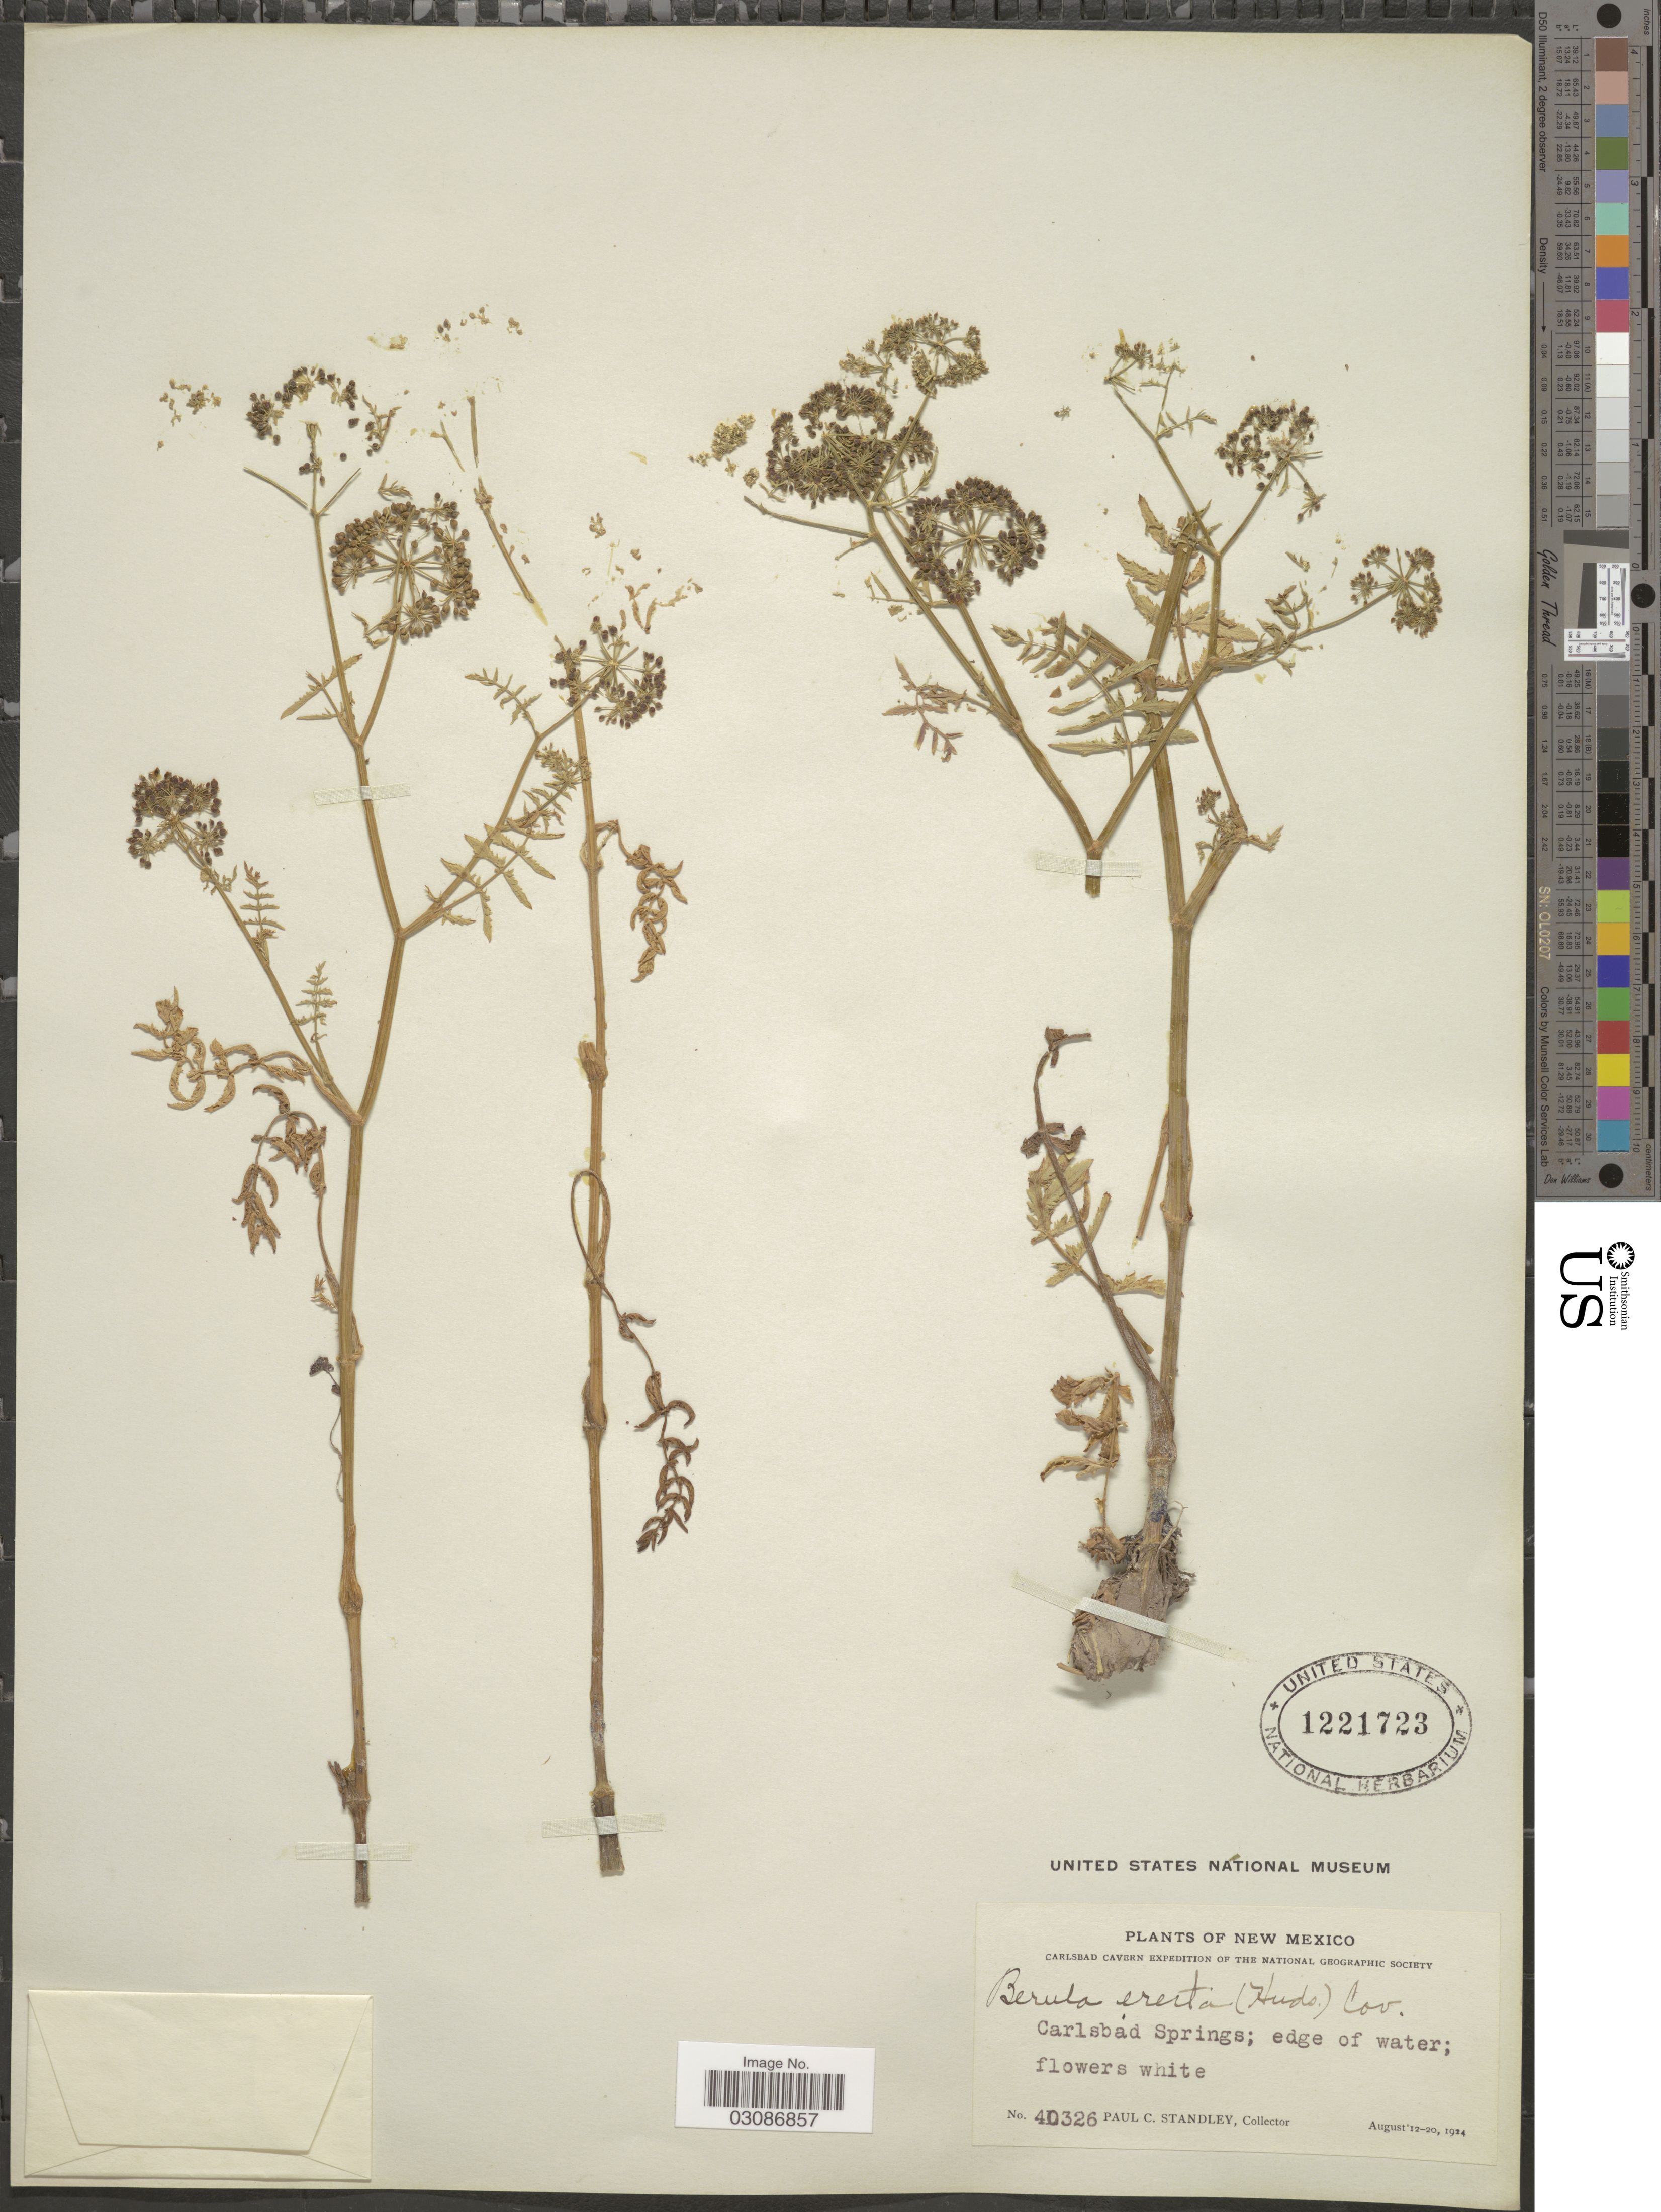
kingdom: Plantae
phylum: Tracheophyta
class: Magnoliopsida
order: Apiales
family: Apiaceae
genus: Berula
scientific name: Berula erecta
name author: (Huds.) Coville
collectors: P. C. Standley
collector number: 40326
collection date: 1924-08-12/1924-08-20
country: United States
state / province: New Mexico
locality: Carlsbad Springs.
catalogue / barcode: US 1221723